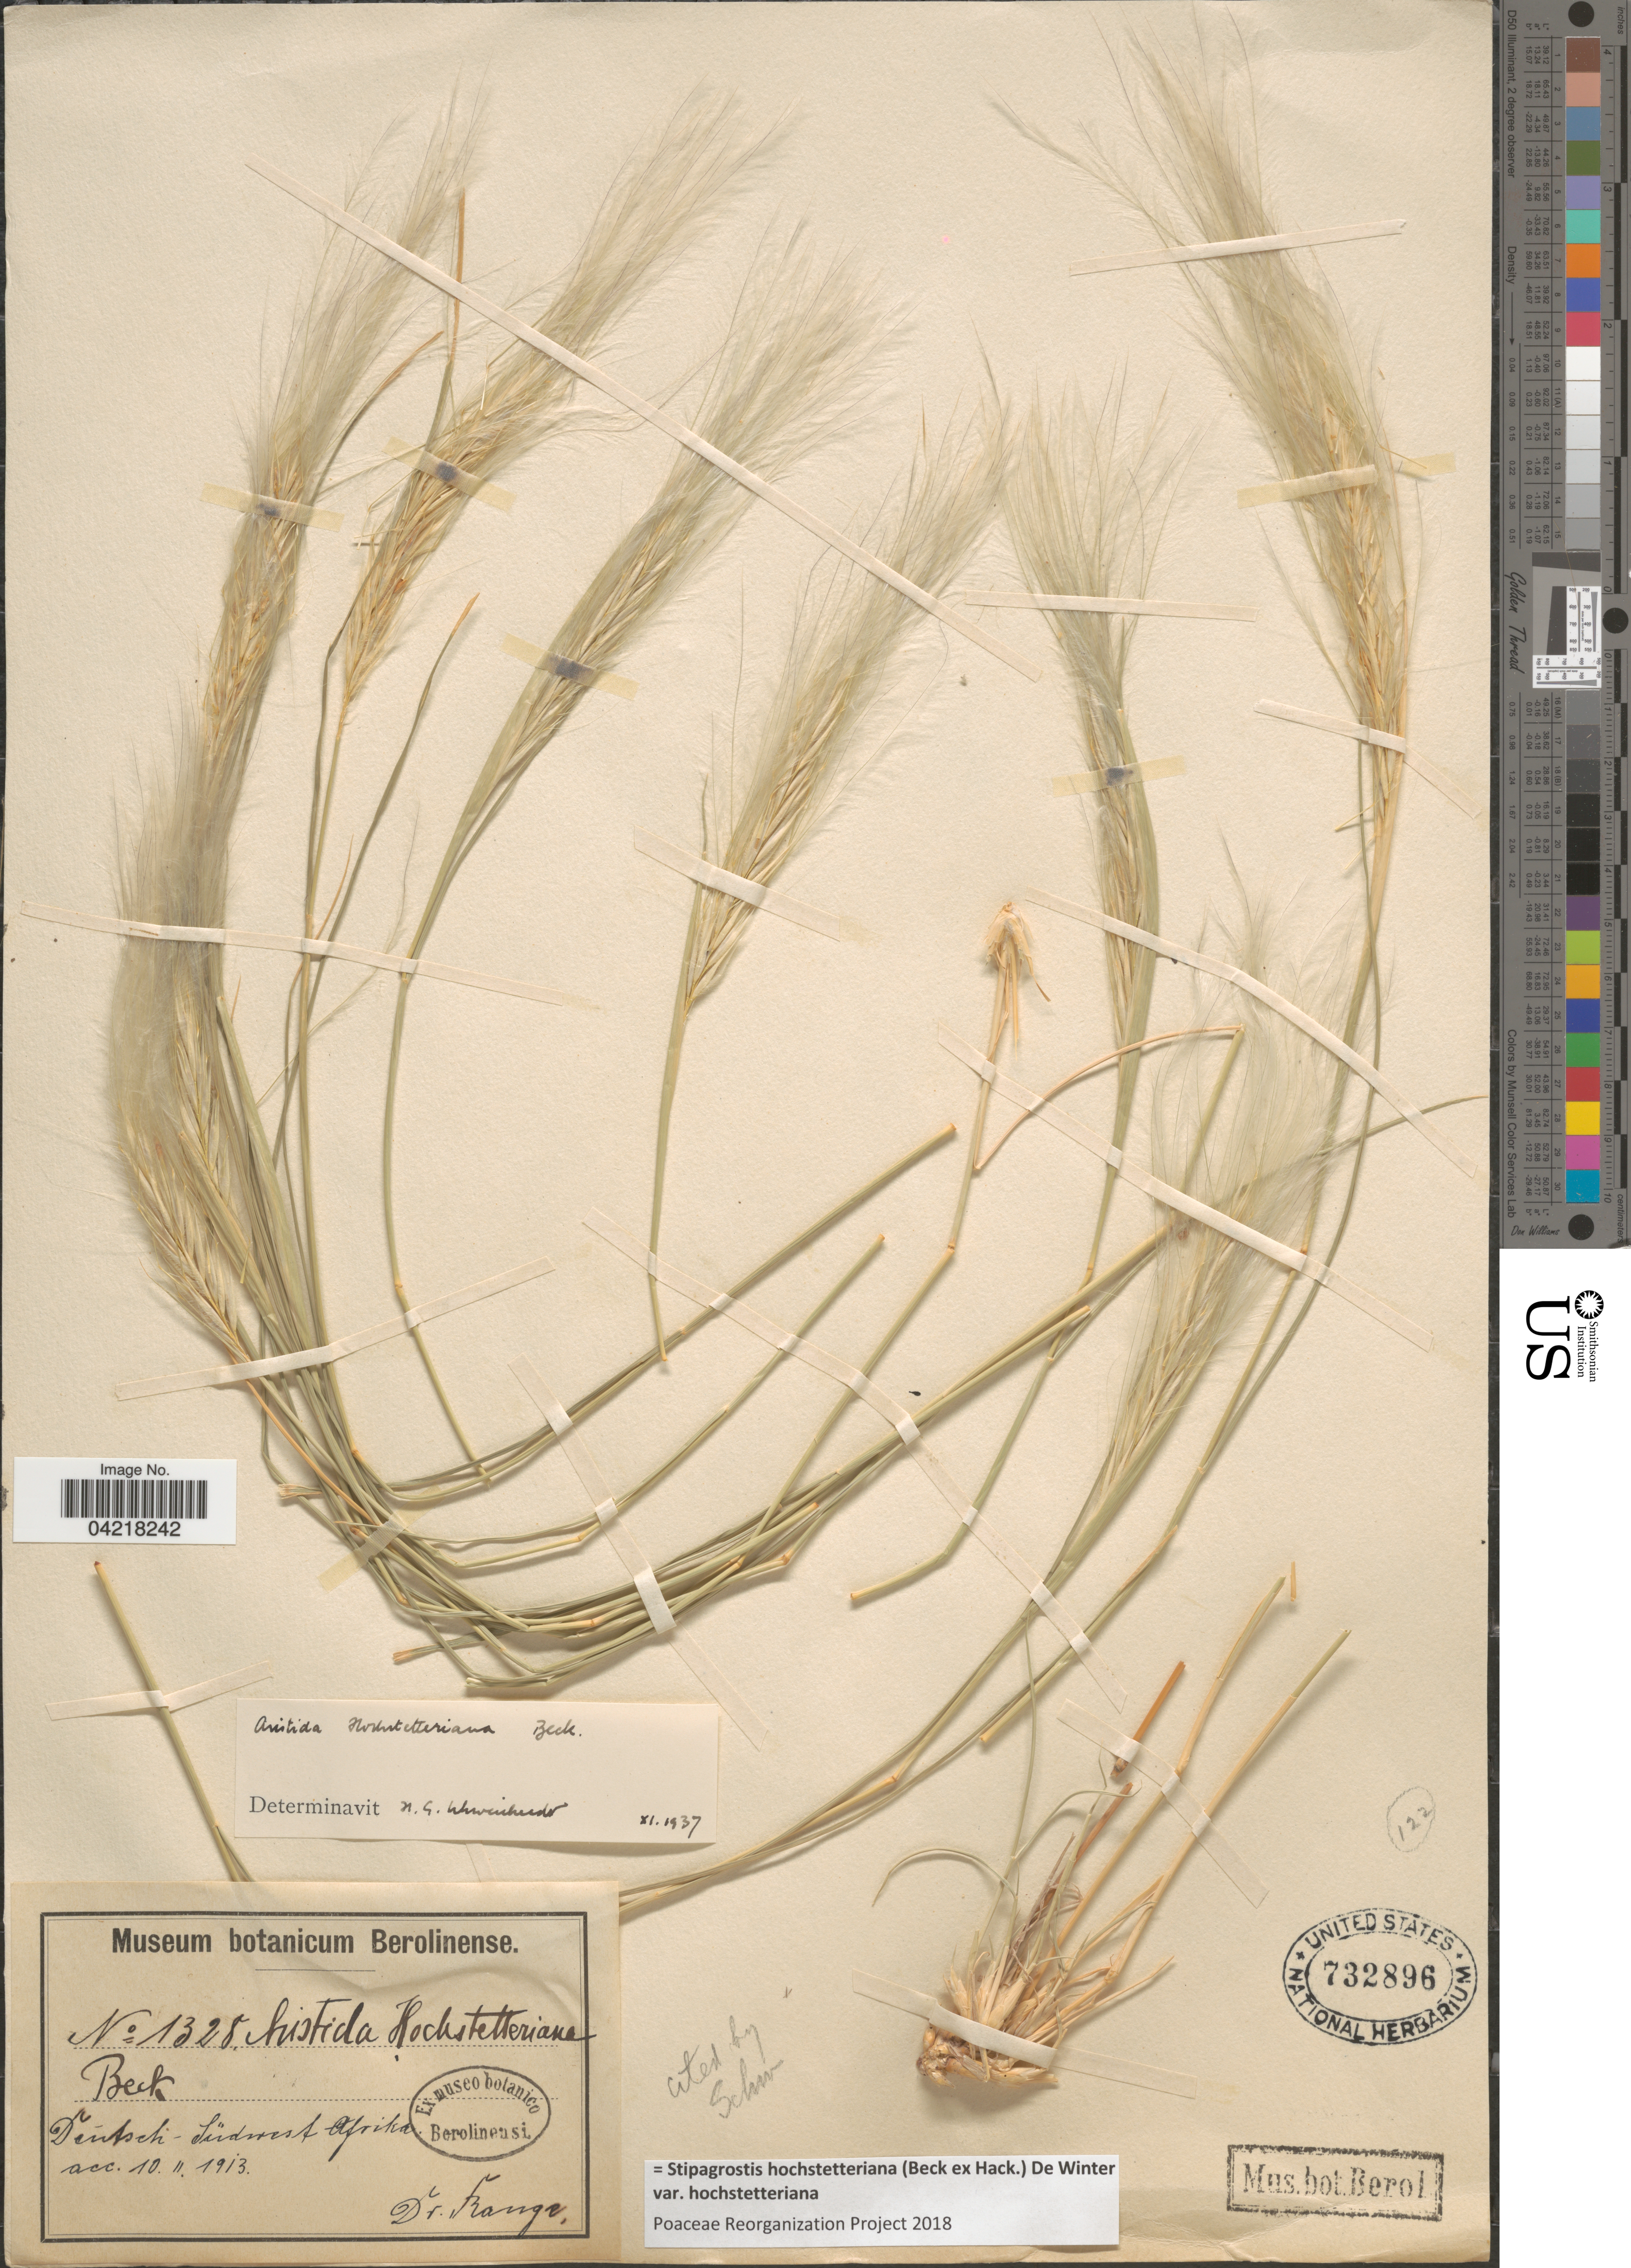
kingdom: Plantae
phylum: Tracheophyta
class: Liliopsida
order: Poales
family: Poaceae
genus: Stipagrostis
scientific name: Stipagrostis hochstetterana var. hochstetterana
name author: (Beck & Hack.) De Winter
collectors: Range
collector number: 1328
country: Namibia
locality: Deutsch-Südwest Afrika.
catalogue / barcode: US 732896